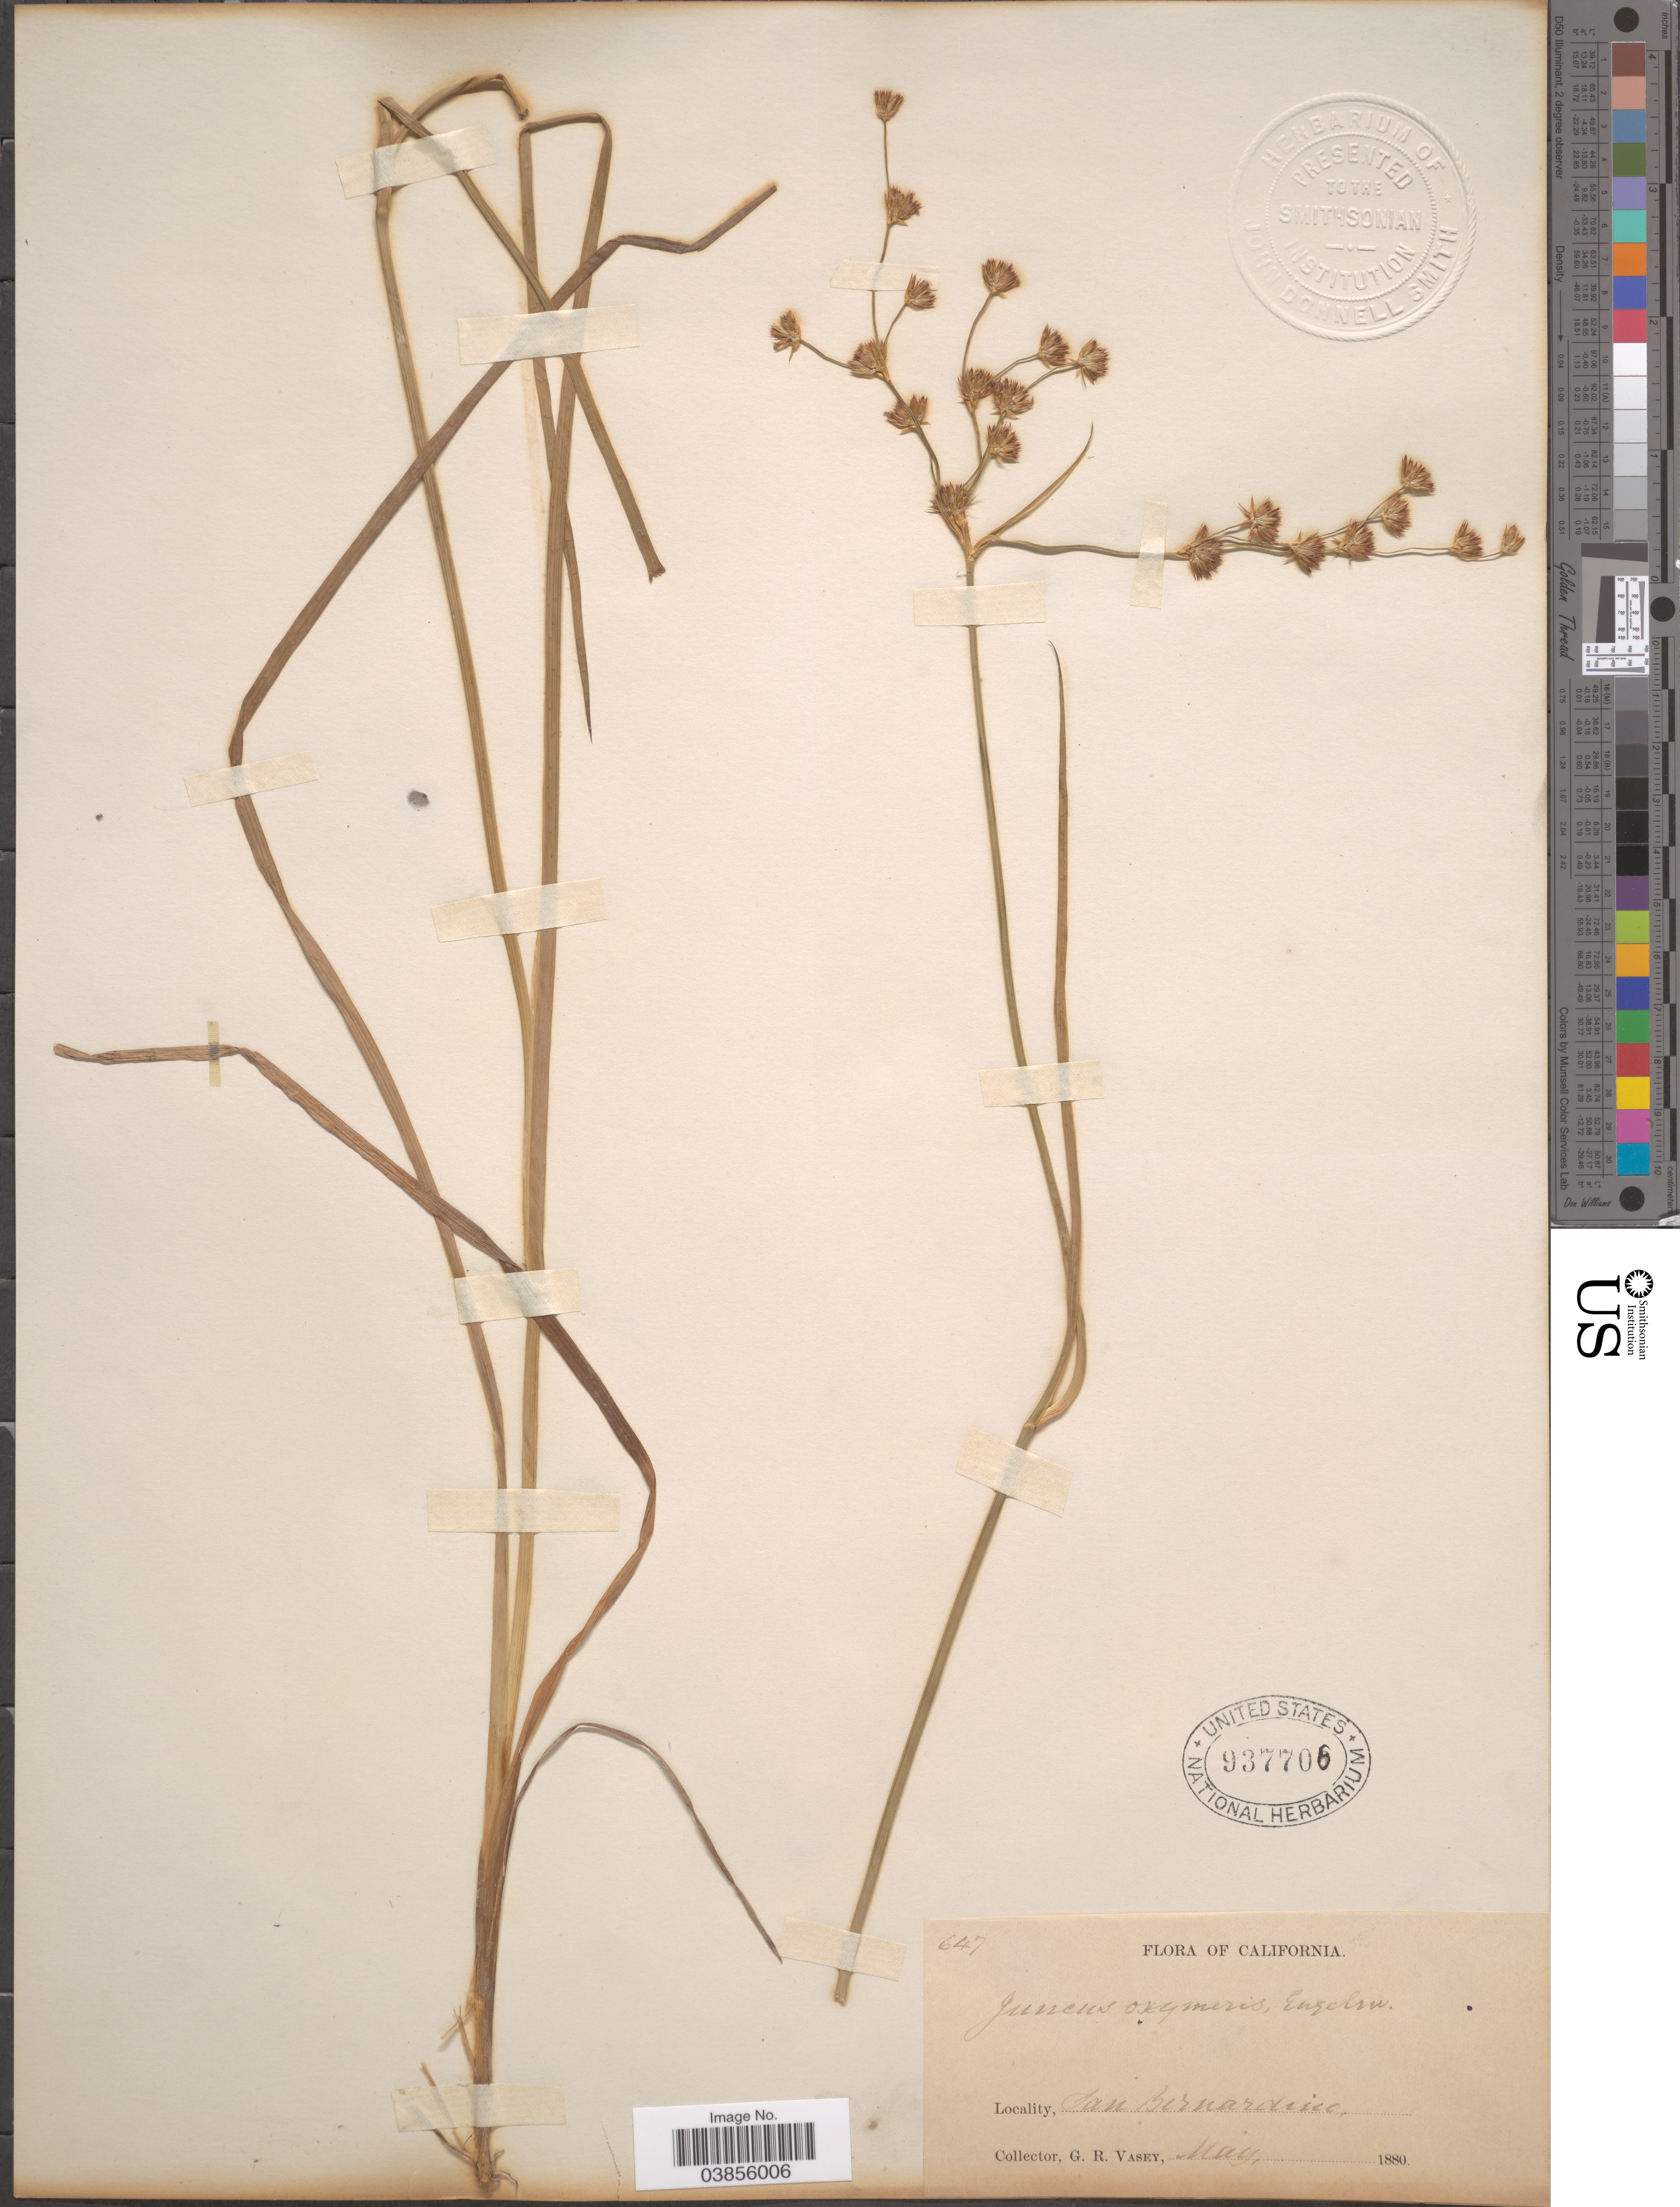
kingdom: Plantae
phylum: Tracheophyta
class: Liliopsida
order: Poales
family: Juncaceae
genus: Juncus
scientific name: Juncus oxymeris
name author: Engelm.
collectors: G. R. Vasey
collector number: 647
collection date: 1880-05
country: United States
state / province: California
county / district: San Bernardino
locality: San Bernardino.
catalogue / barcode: US 937706